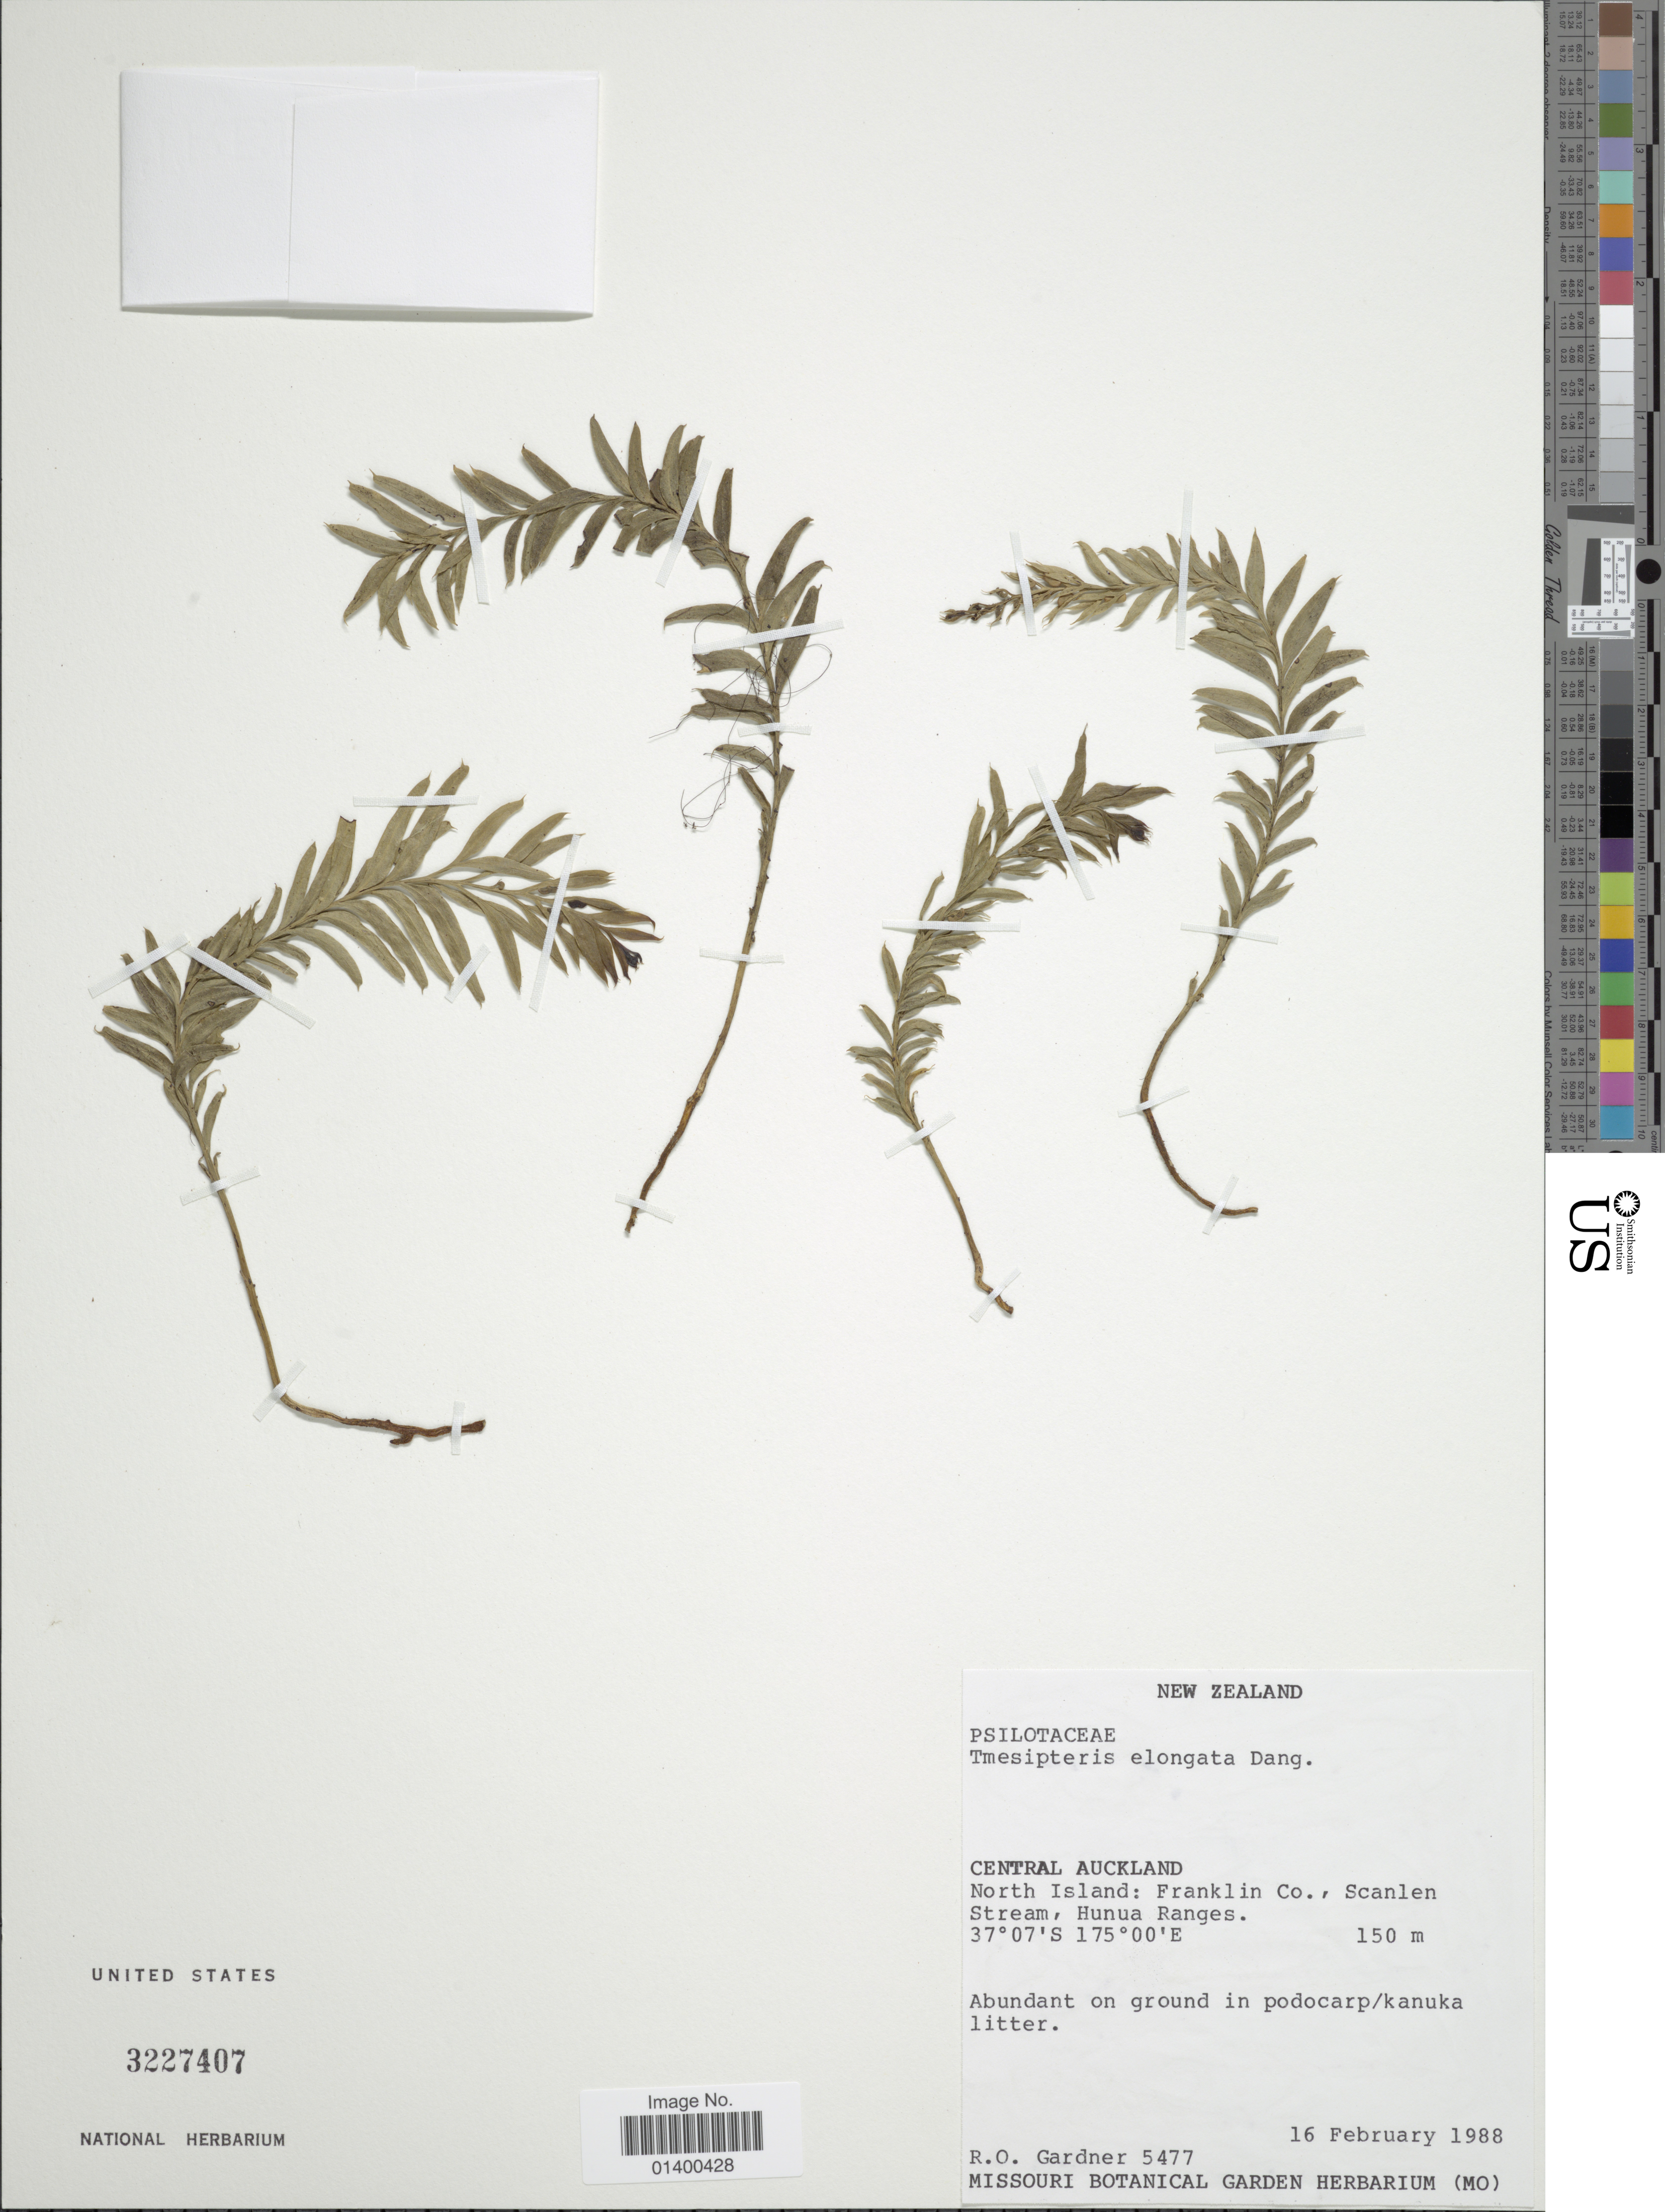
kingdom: Plantae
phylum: Tracheophyta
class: Polypodiopsida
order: Psilotales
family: Psilotaceae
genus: Tmesipteris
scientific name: Tmesipteris elongata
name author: P.A. Dang.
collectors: R. O. Gardner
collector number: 5477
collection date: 1988-02-16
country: New Zealand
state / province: Auckland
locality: Central Auckland, North Island: Franklin Co., Scanlen Stream, Hunua Ranges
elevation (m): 150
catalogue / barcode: US 3227407